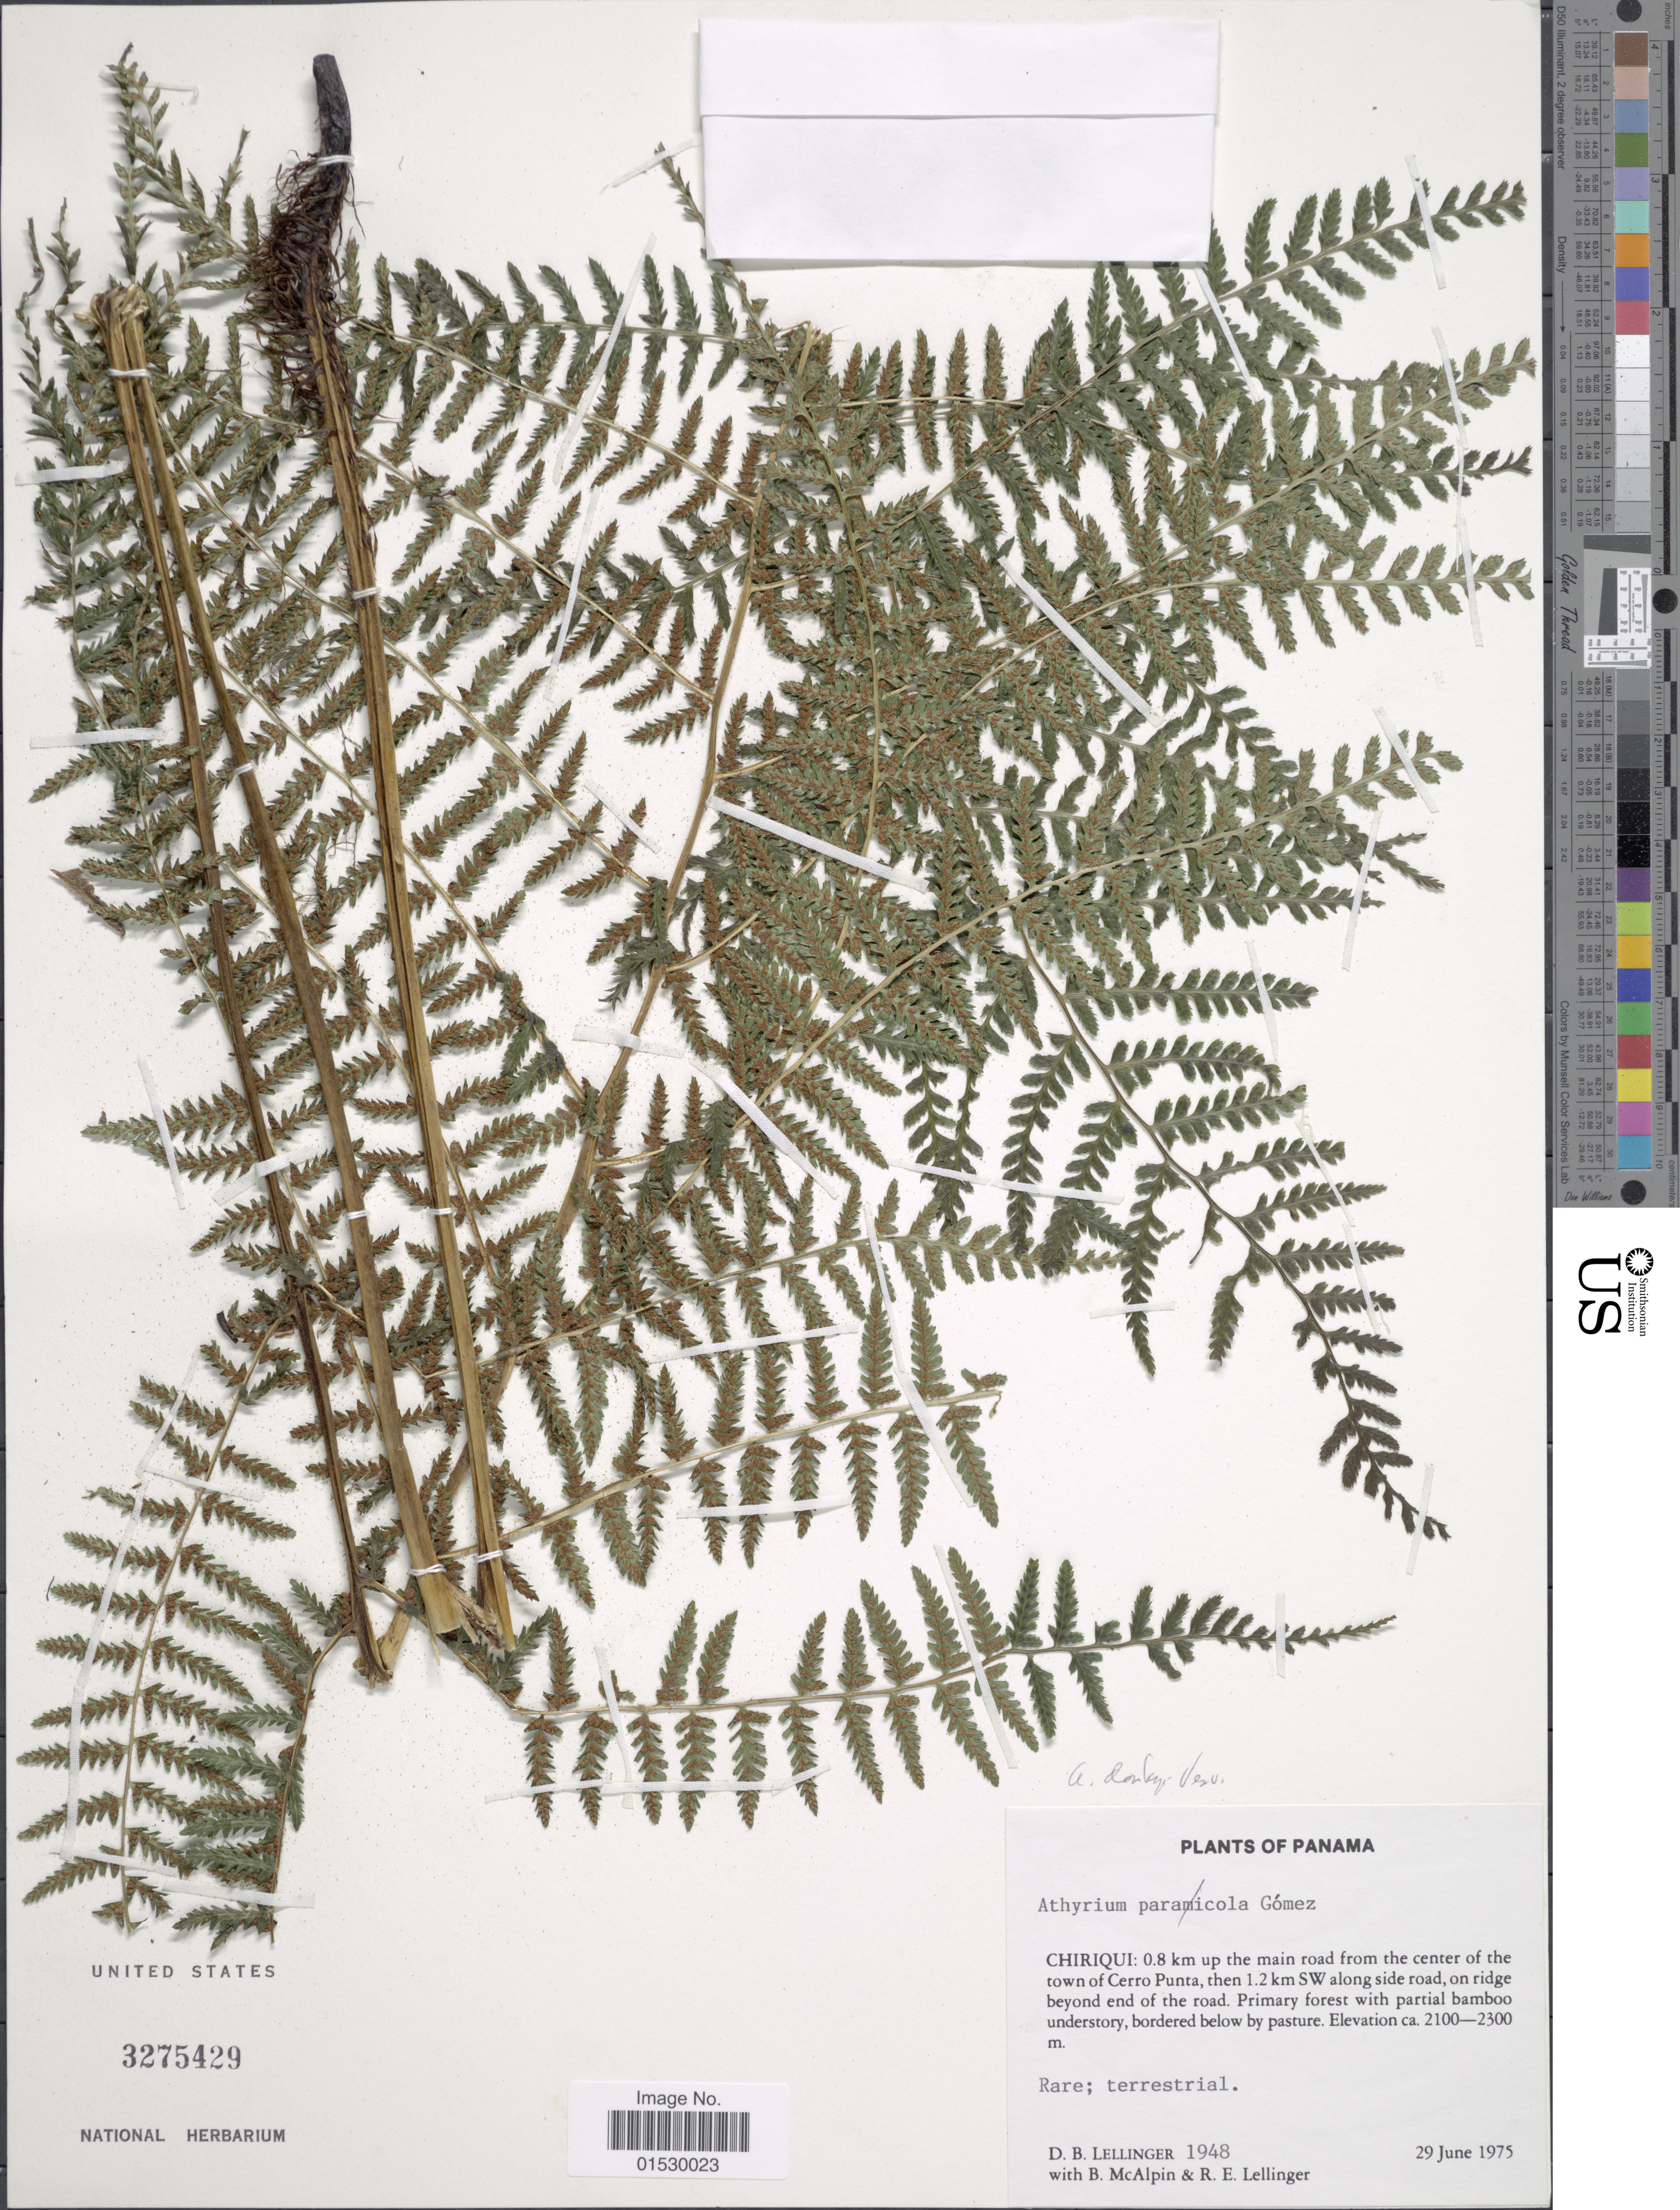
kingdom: Plantae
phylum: Tracheophyta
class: Polypodiopsida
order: Polypodiales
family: Athyriaceae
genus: Athyrium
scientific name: Athyrium dombei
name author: (Desv.) C. Chr.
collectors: D. B. Lellinger, B. McAlpin & R. E. Lellinger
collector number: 1948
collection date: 1975-06-29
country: Panama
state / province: Chiriqui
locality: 0.8 km up the main road fromt the center of the town of Cerro Piunta, then 1.2 km SW along side road, on ridge beyond end of the road.Primary forest with partial bamboo understory, borderd below by pasture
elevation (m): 2100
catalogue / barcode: US 3275429